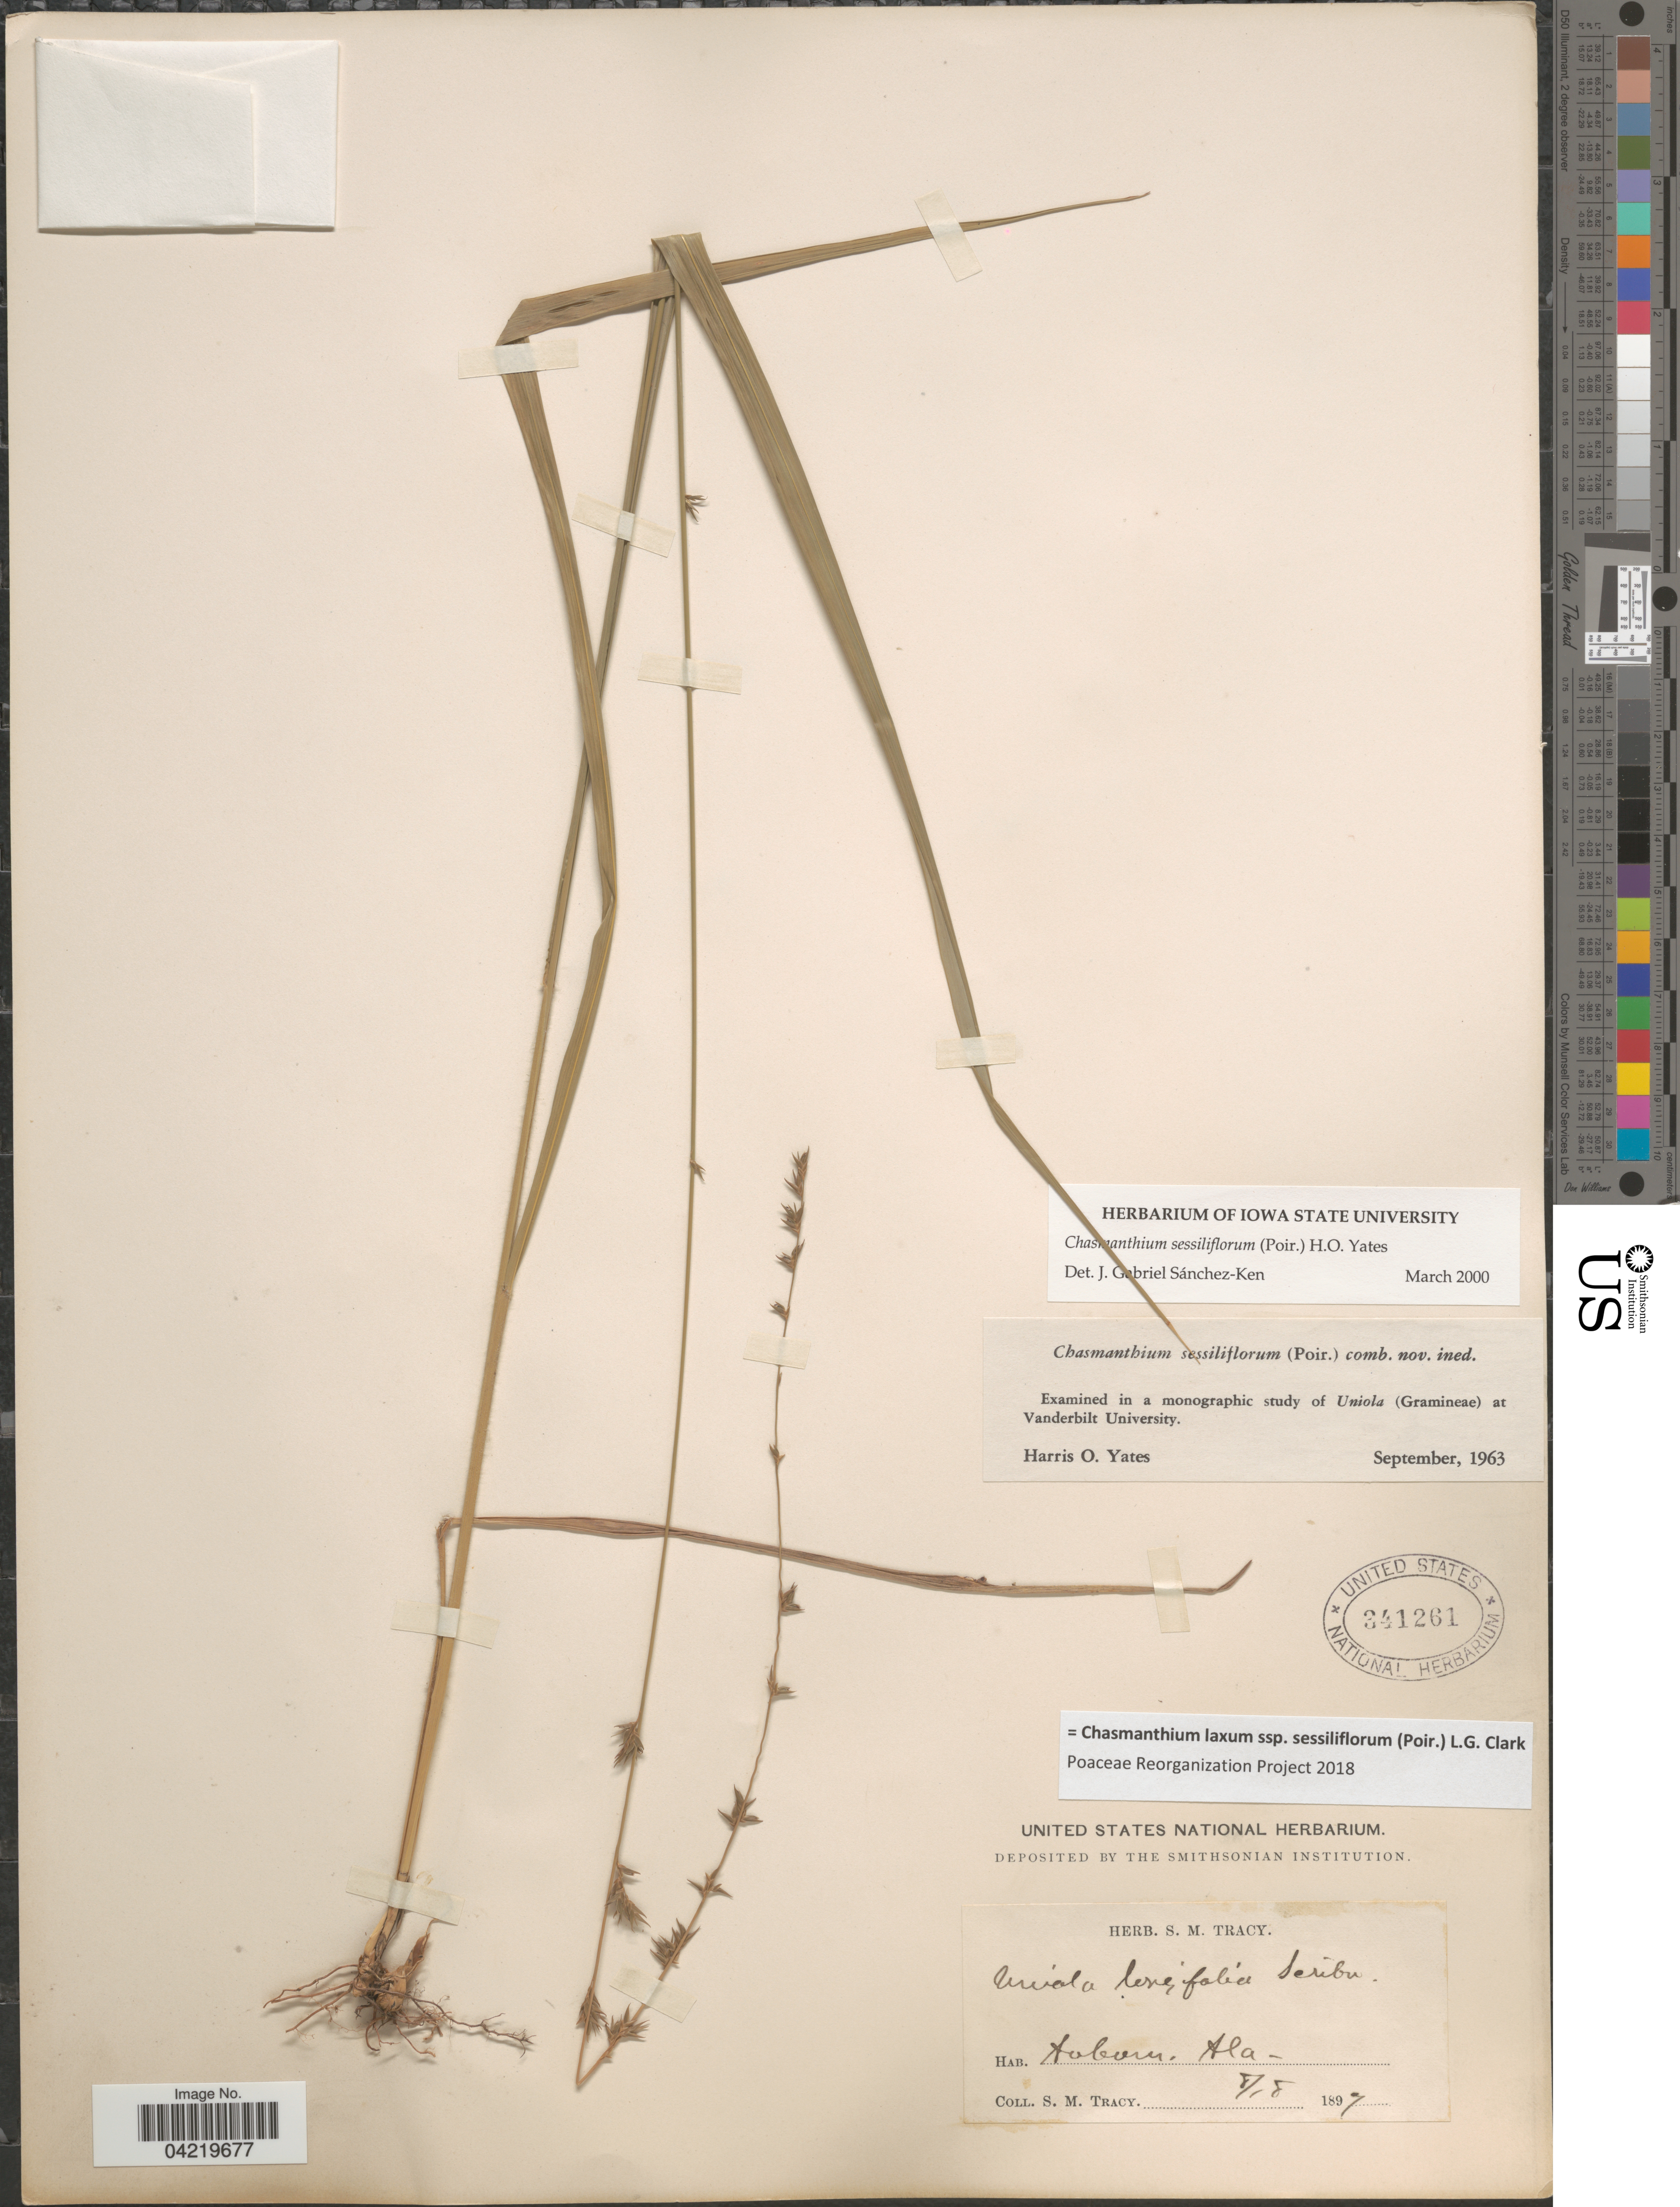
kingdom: Plantae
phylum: Tracheophyta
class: Liliopsida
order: Poales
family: Poaceae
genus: Chasmanthium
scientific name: Chasmanthium laxum subsp. sessiliflorum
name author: (L.) H.O. Yates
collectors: S. M. Tracy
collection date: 1897-08-18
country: United States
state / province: Alabama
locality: Auburn.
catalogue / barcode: US 341261